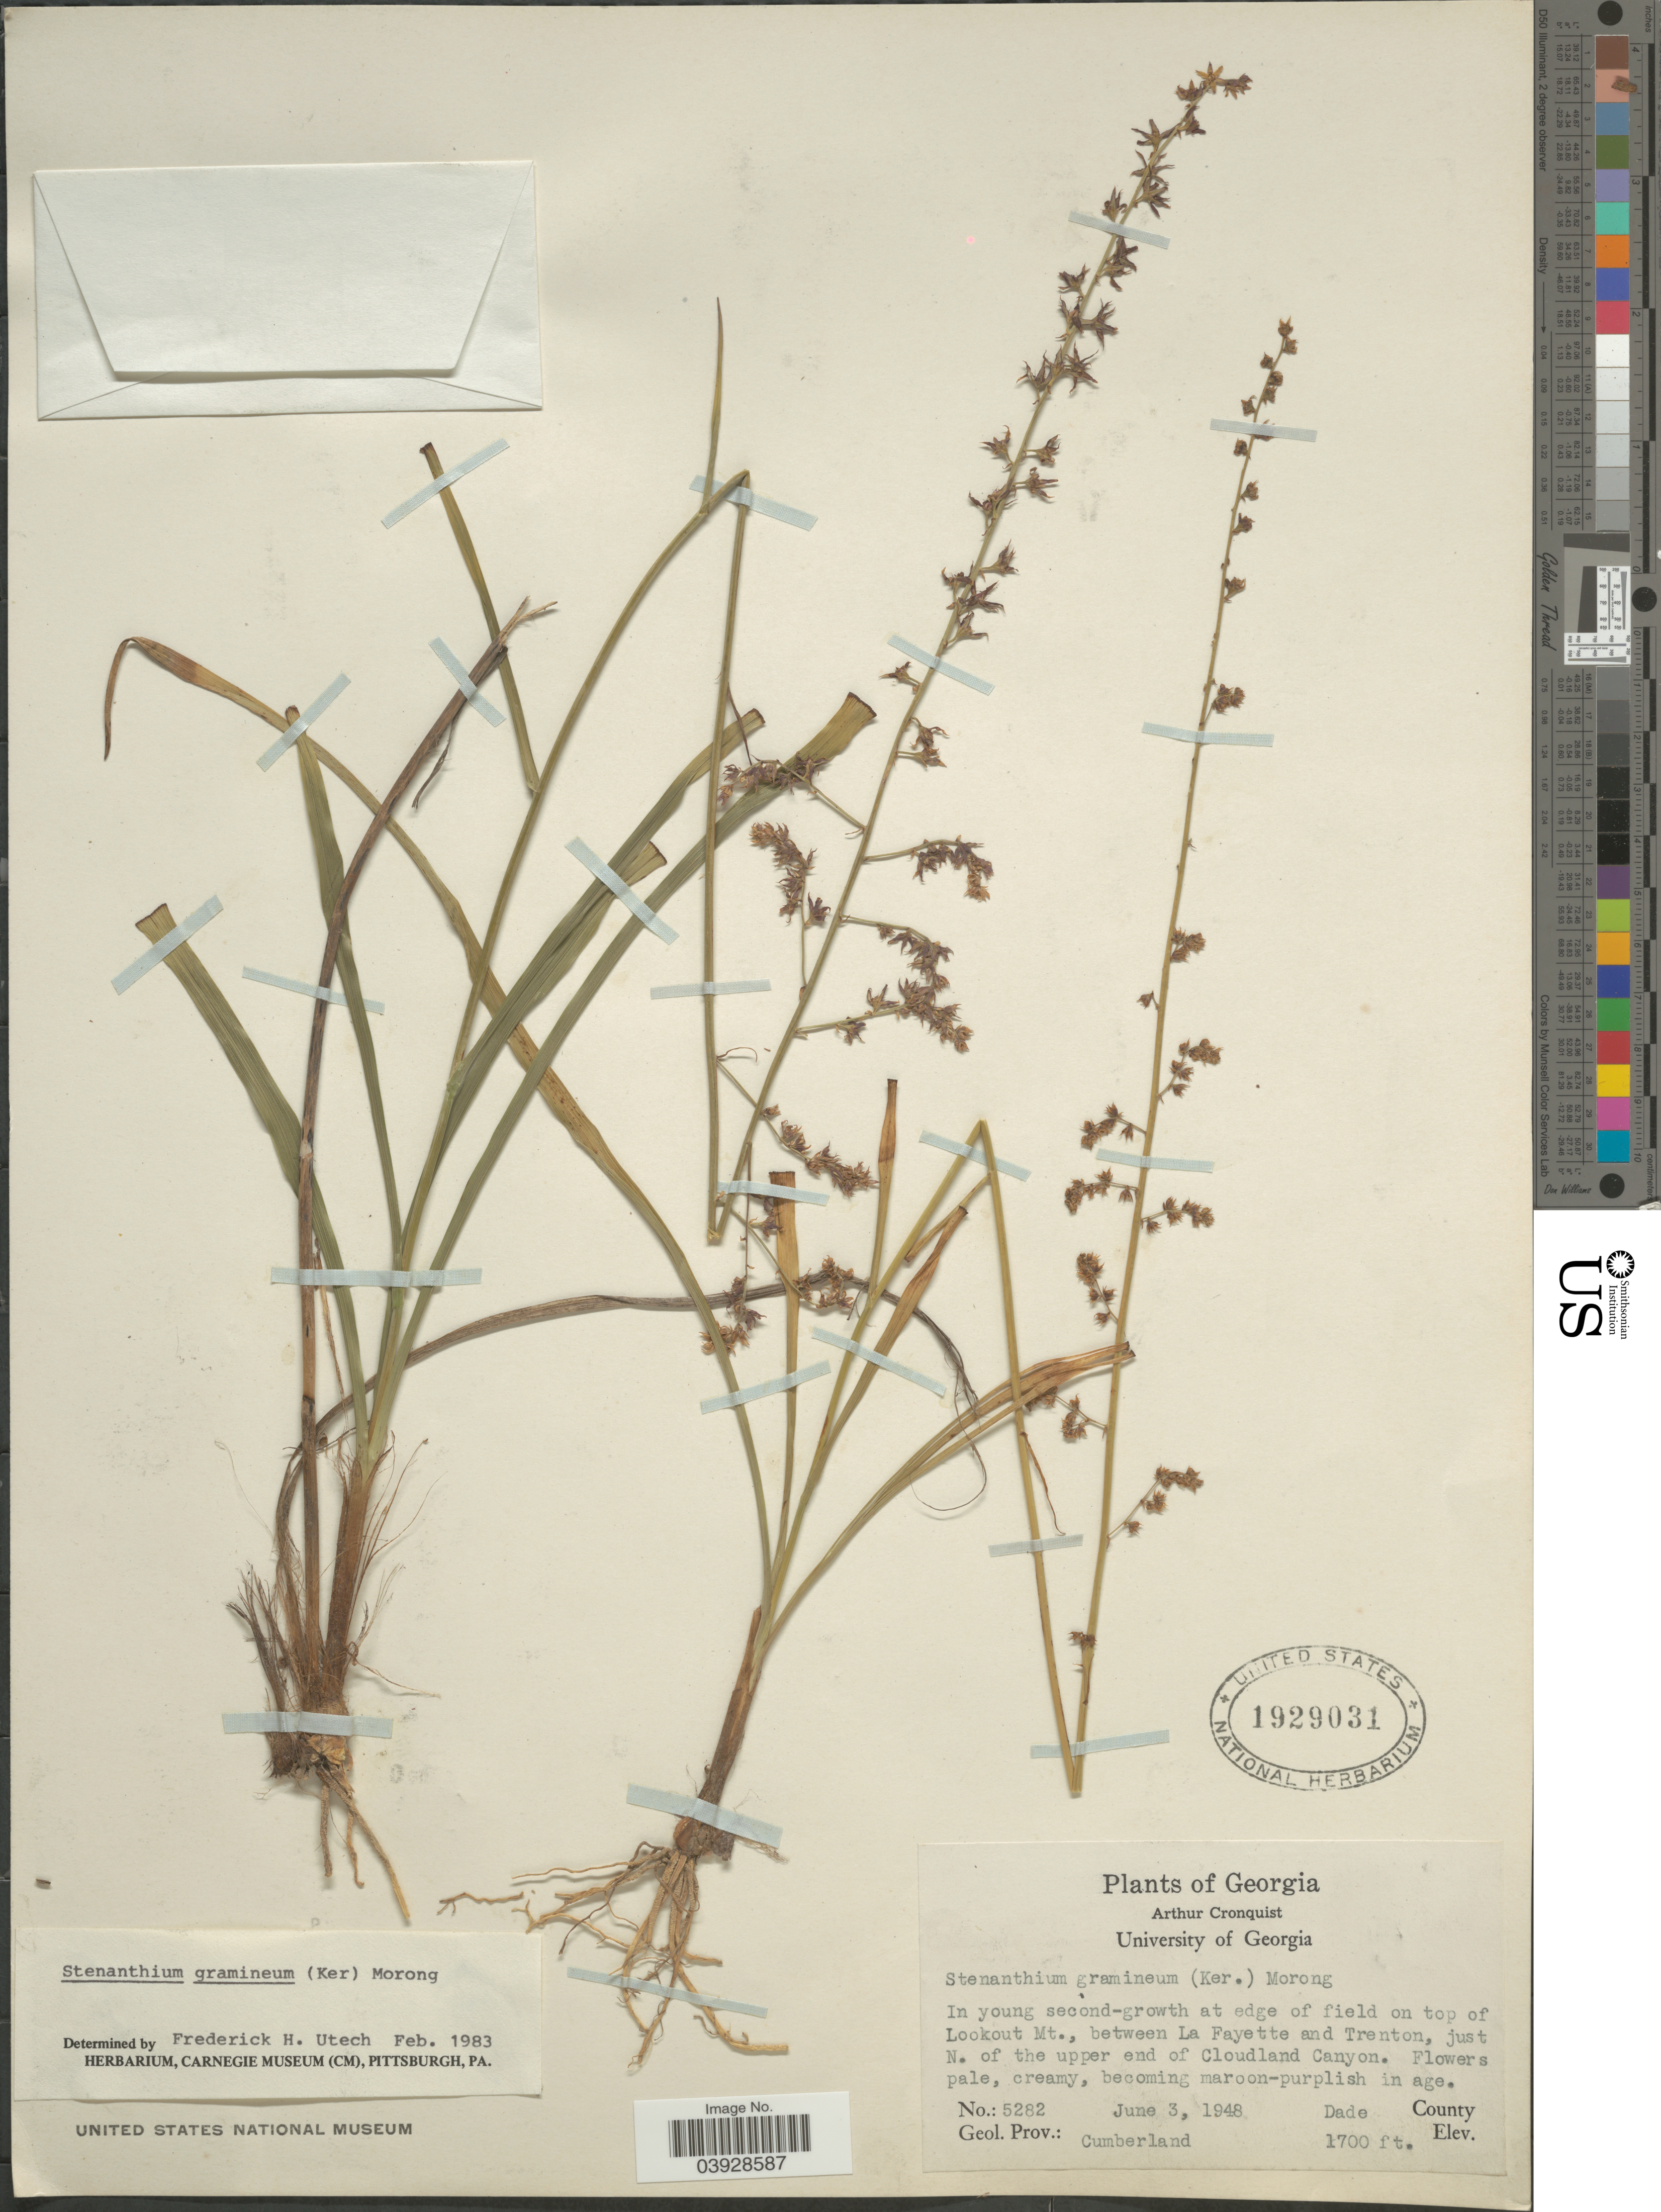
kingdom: Plantae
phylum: Tracheophyta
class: Liliopsida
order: Liliales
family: Melanthiaceae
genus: Stenanthium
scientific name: Stenanthium gramineum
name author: (Ker Gawl.) Morong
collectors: A. J. Cronquist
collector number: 5282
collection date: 1948-06-03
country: United States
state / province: Georgia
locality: In young second-growth at edge of field on top of Lookout Mt., between La Fayette and Trenton, just N. of the upper end of Cloudland Canyon. Geol. Prov.: Cumberland. Dade County.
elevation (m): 518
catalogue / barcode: US 1929031